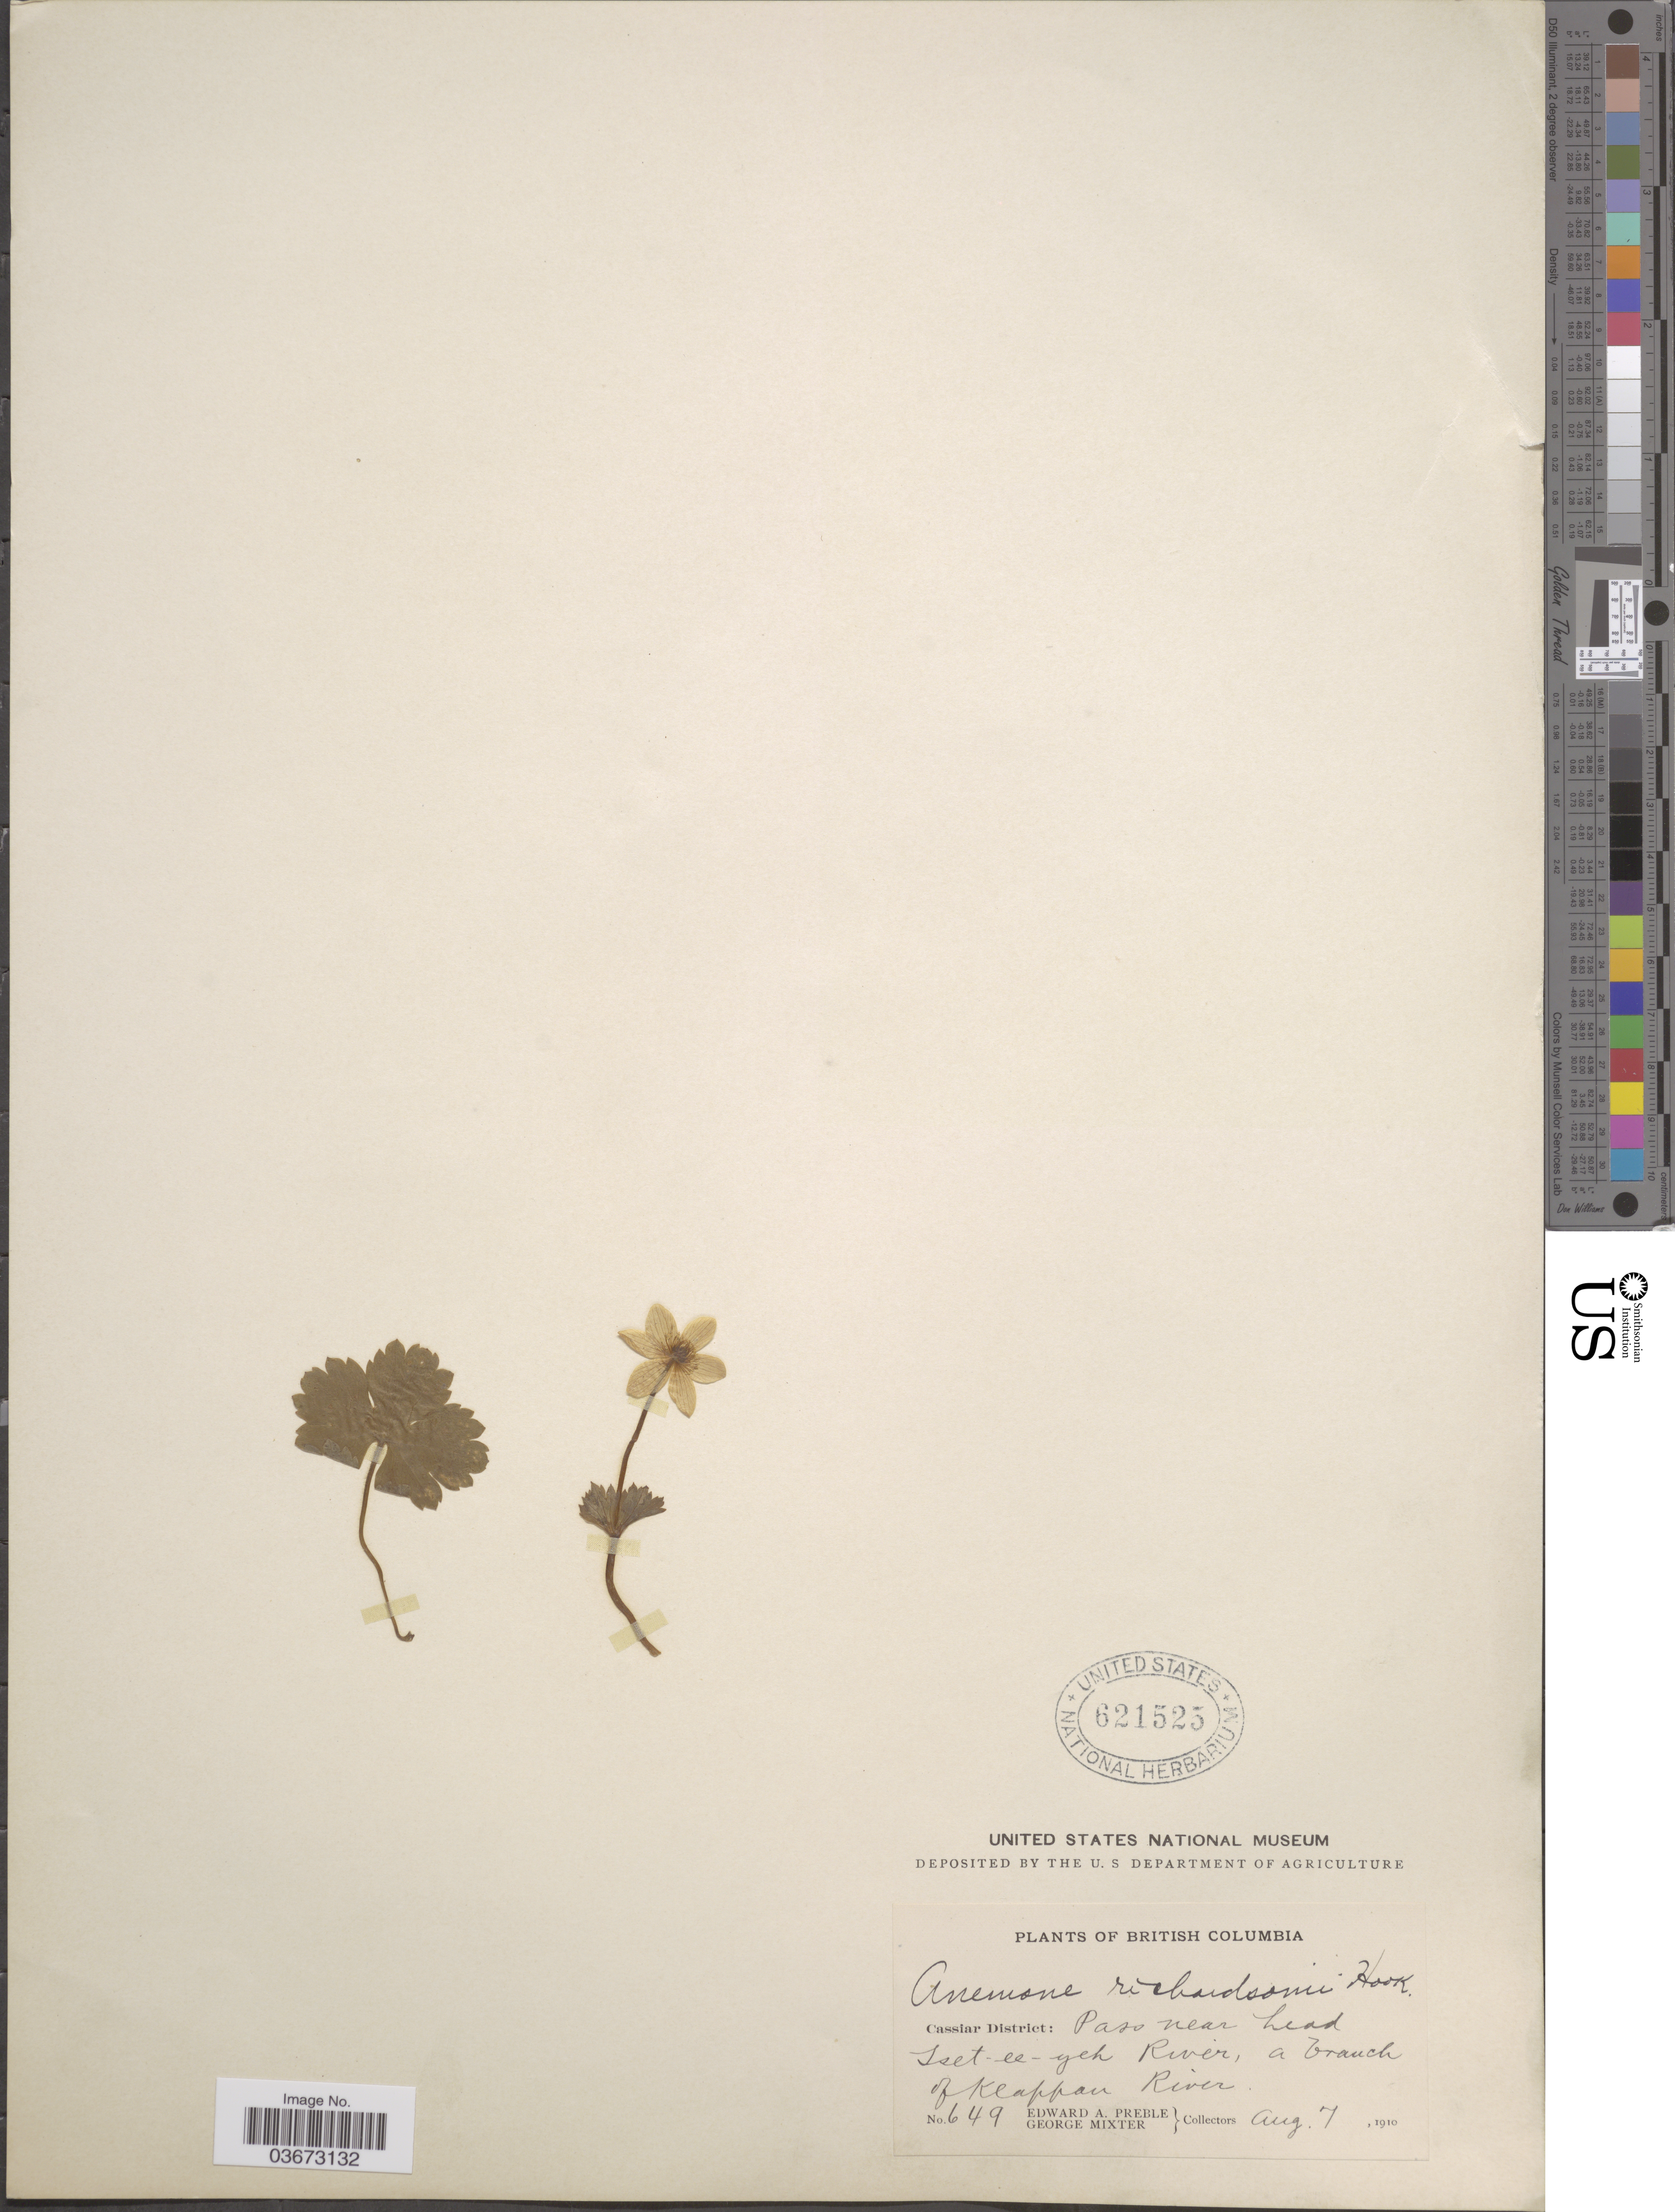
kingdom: Plantae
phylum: Tracheophyta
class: Magnoliopsida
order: Ranunculales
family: Ranunculaceae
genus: Anemone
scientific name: Anemone richardsonii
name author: Hook.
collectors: E. Preble & G. Mixter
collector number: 649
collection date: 1910-08-07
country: Canada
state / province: British Columbia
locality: Cassiar District: Paso near head Tset-ee-yeh River, a branch of Klappan River.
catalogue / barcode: US 621525